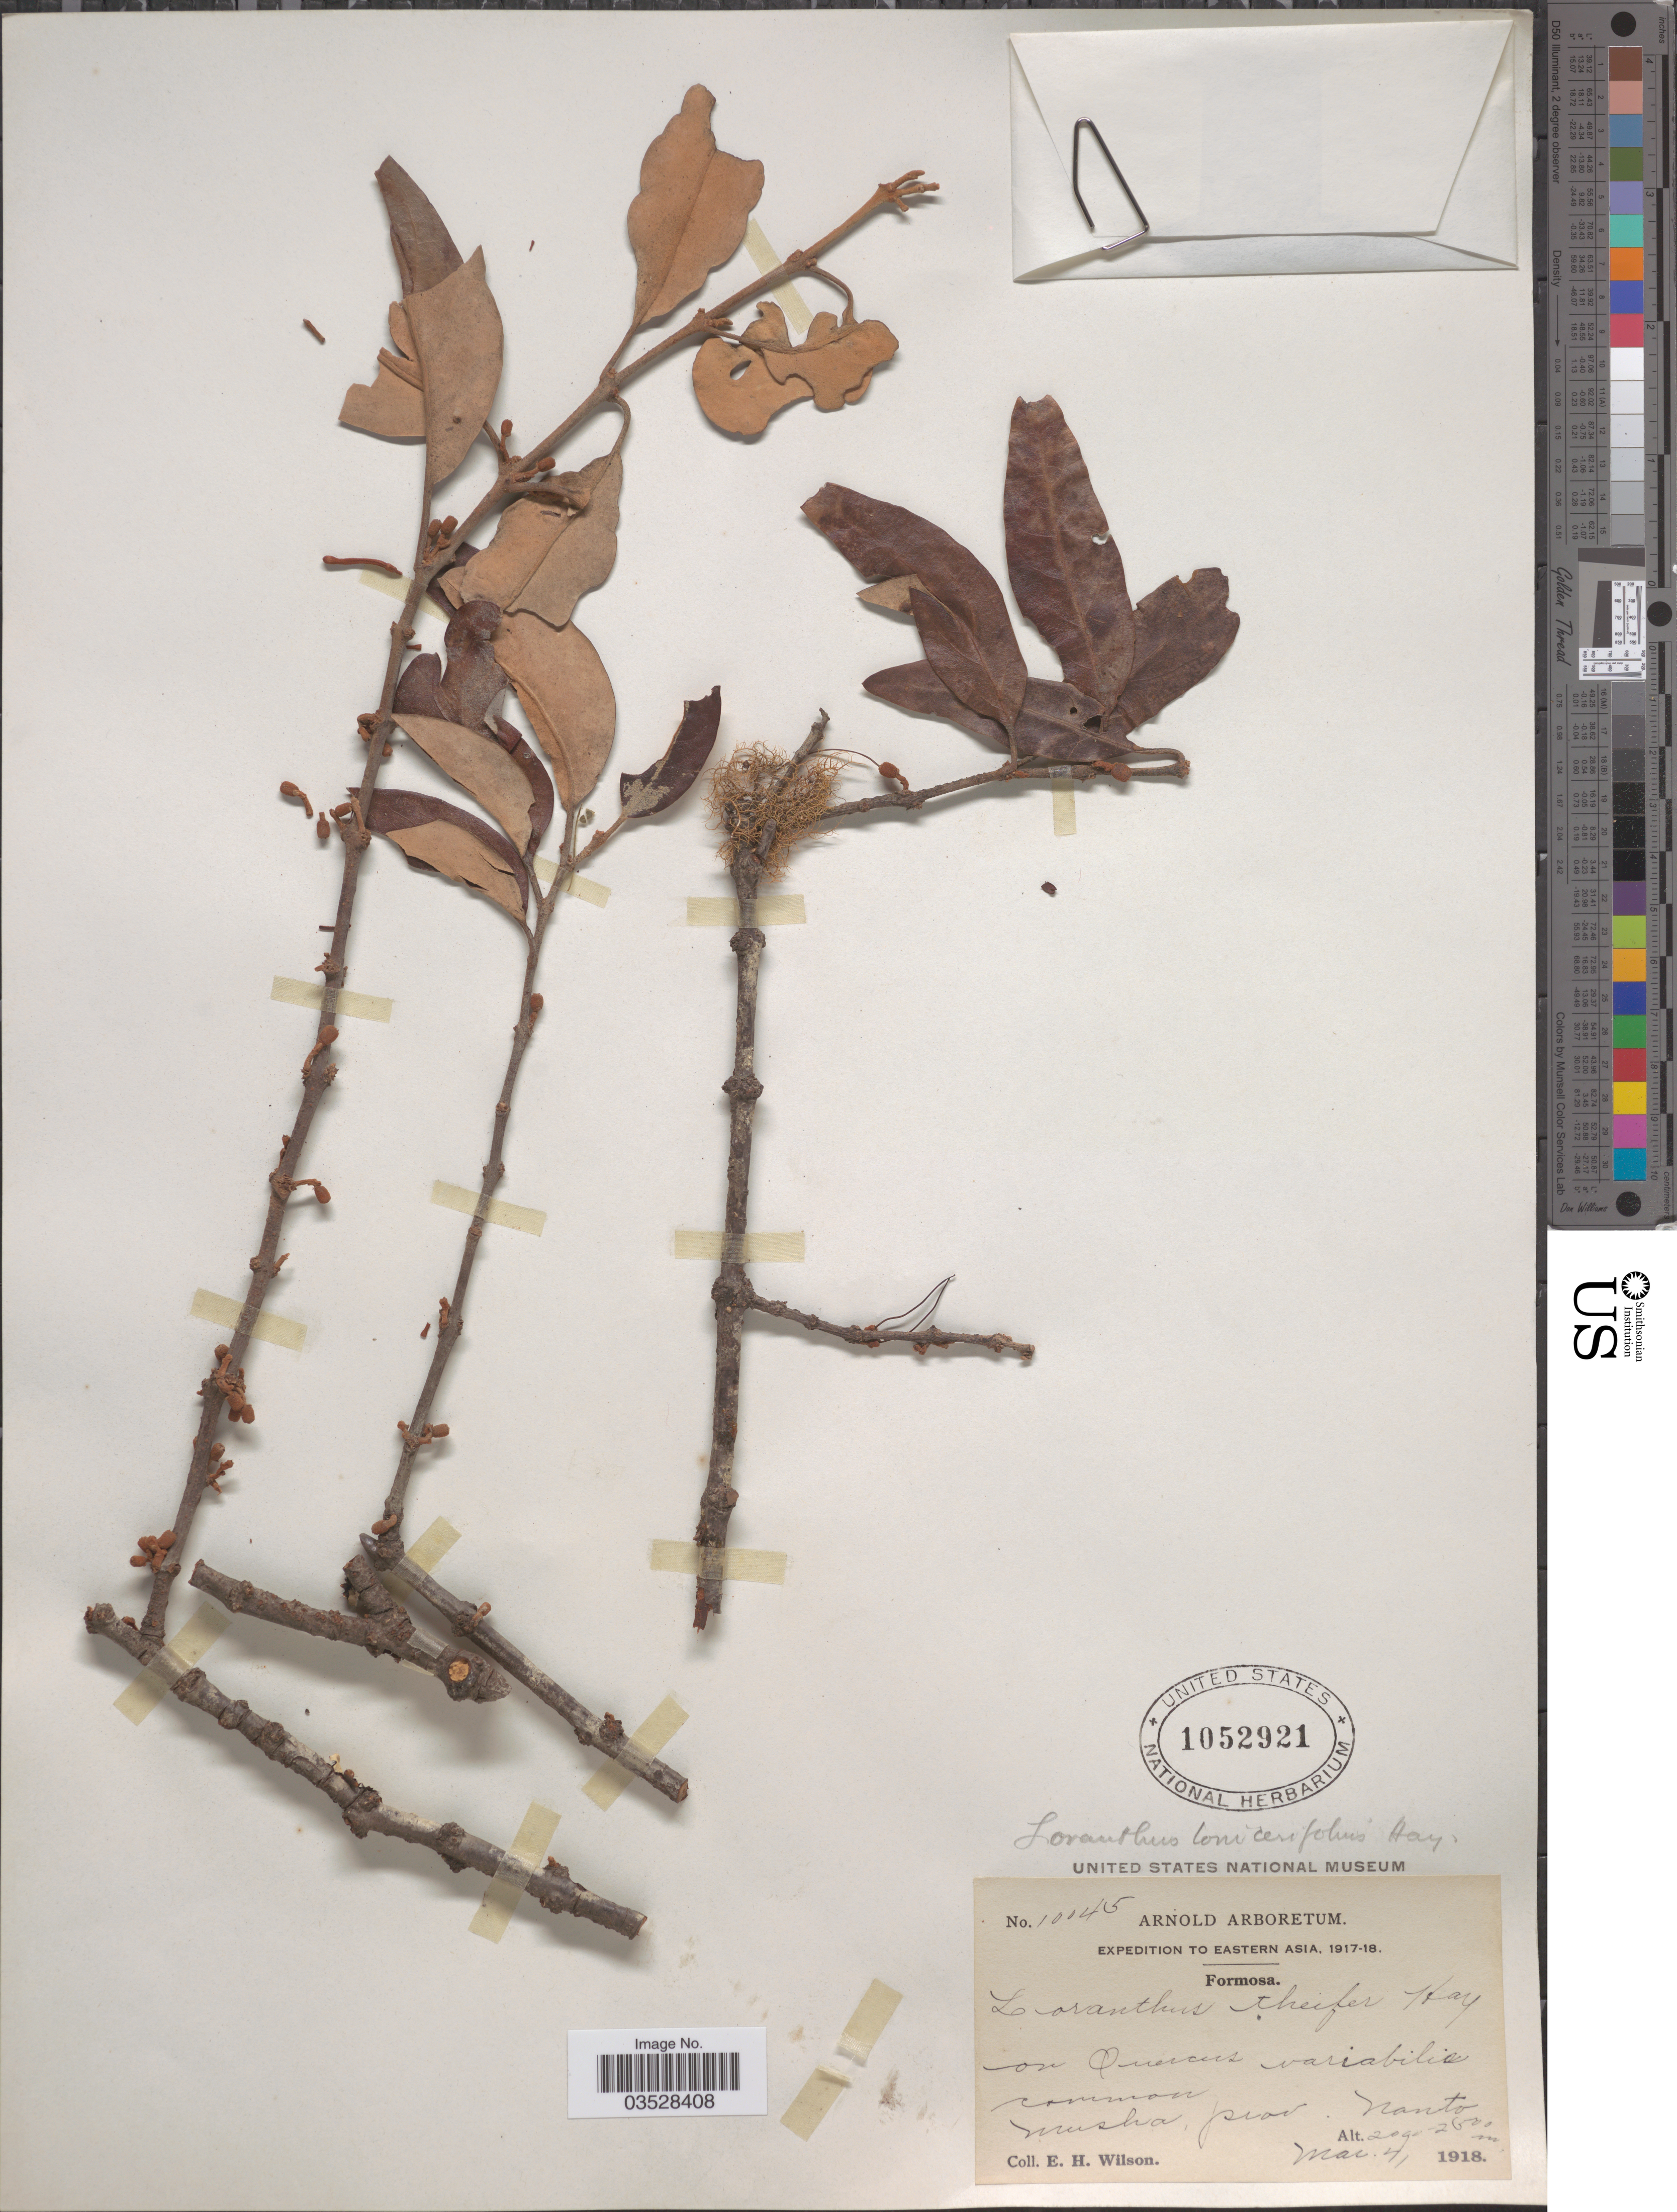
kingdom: Plantae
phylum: Tracheophyta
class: Magnoliopsida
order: Santalales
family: Loranthaceae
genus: Taxillus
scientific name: Taxillus nigrans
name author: (Hance) Danser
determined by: Strong, Mark T., (BOT), Smithsonian Institution - National Museum of Natural History (UNITED STATES)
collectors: E. Wilson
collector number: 10045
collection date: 1918-03-04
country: Taiwan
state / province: Nantou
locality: Eastern Asia. Formosa. Musha, Prov. Nanto.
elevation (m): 2000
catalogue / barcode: US 1052921